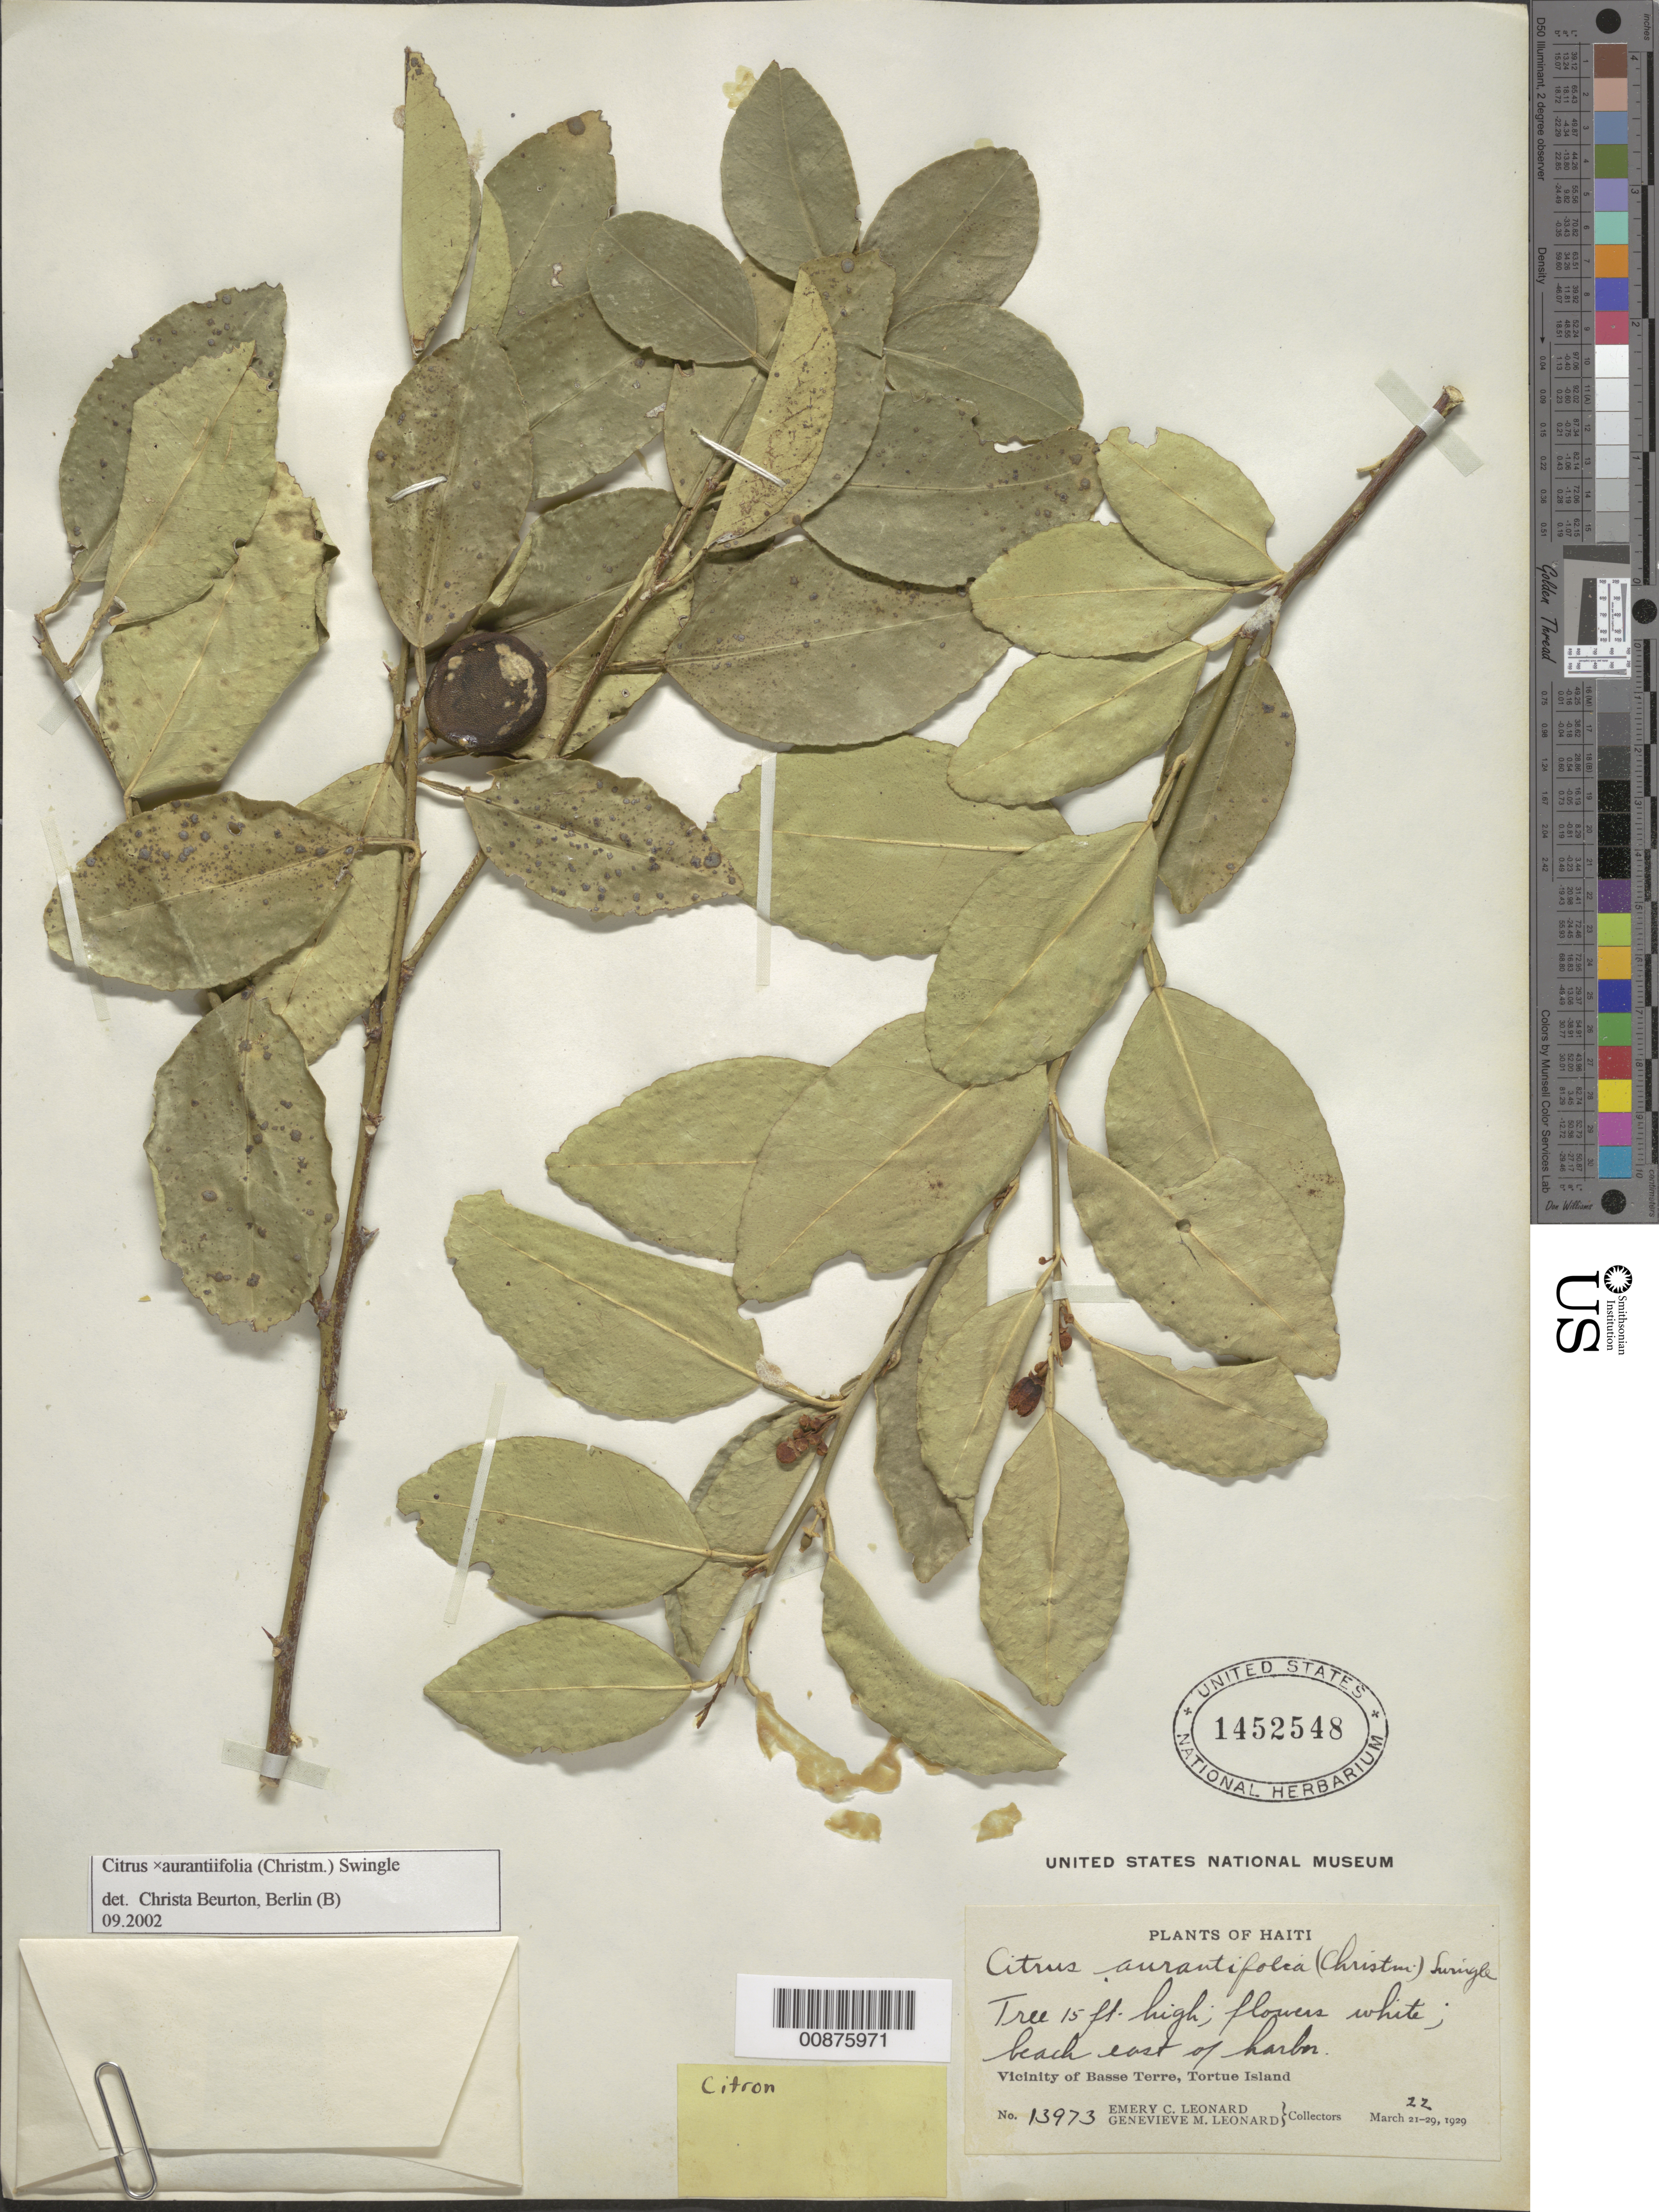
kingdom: Plantae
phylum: Tracheophyta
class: Magnoliopsida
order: Sapindales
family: Rutaceae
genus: Citrus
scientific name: Citrus maxima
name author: (Burm.) Merr.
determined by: Beurton, C.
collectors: E. C. Leonard & G. M. Leonard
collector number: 13973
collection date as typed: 22 Mar 1929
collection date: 1929-03-22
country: Haiti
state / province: Nord-Ouest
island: Île de la Tortue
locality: Vicinity of Basse Terre, E of harbor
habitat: Beach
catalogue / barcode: US 1452548